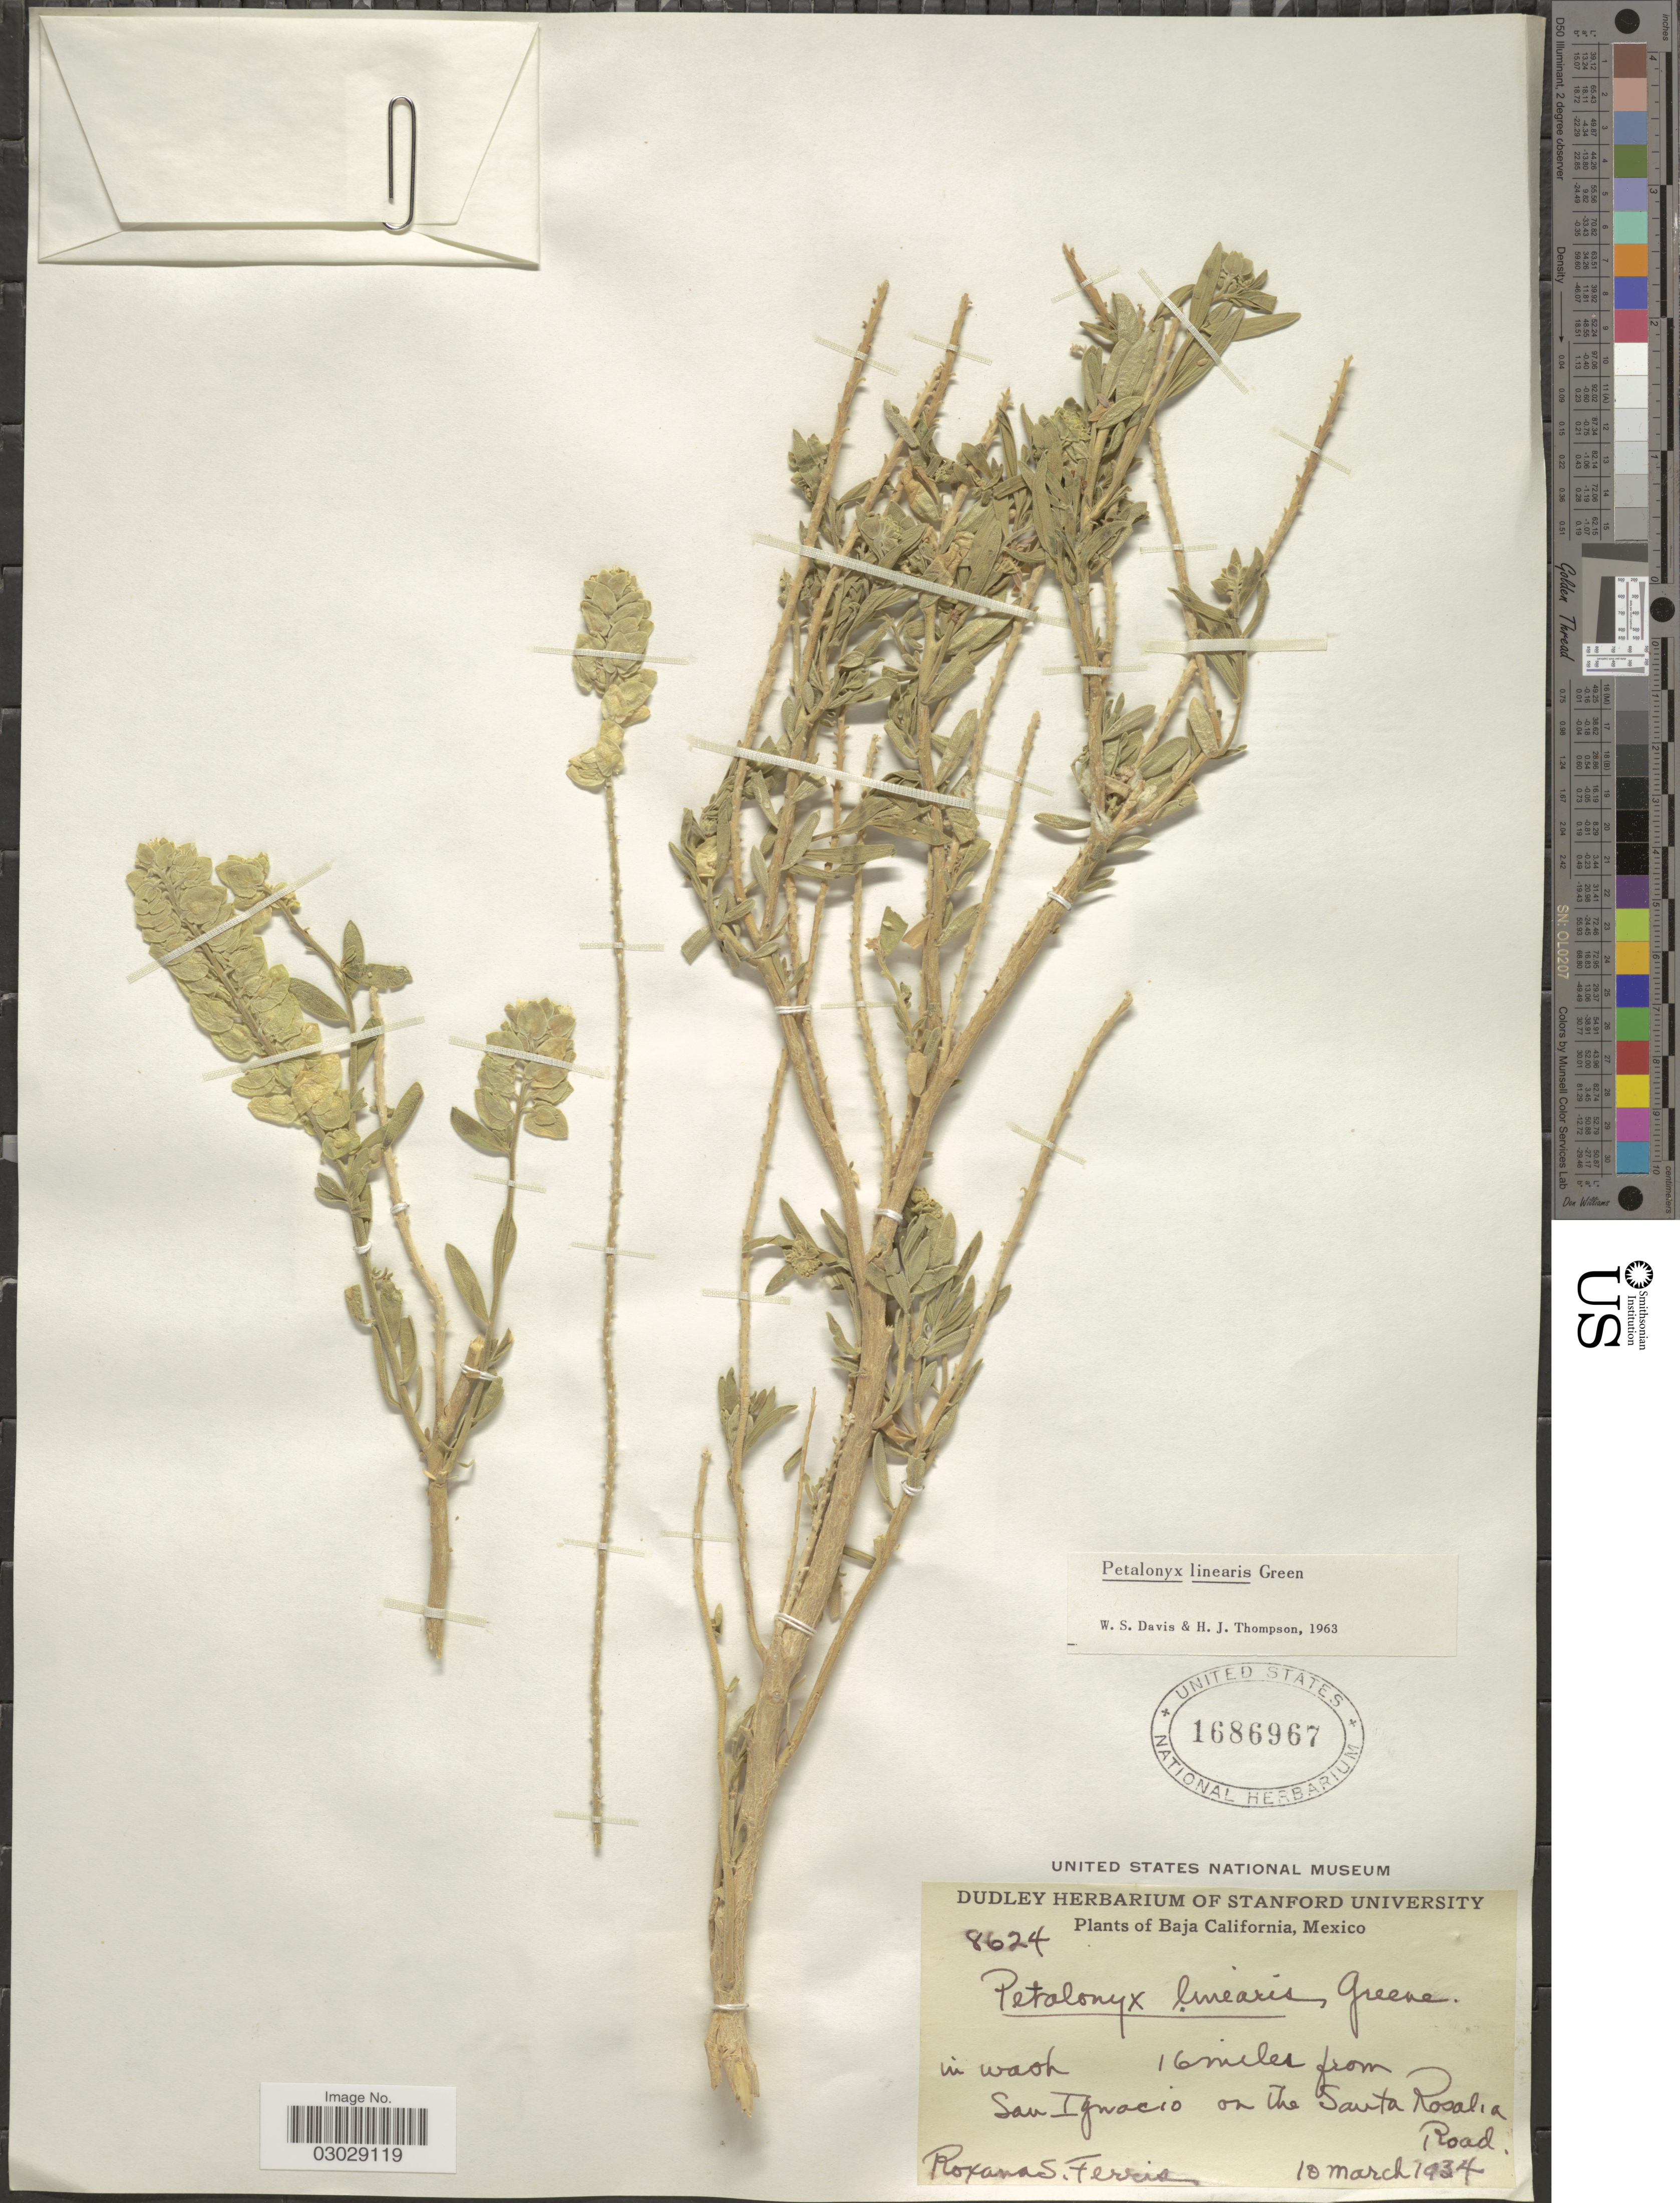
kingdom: Plantae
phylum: Tracheophyta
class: Magnoliopsida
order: Cornales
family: Loasaceae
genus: Petalonyx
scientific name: Petalonyx linearis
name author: Green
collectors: R. S. Ferris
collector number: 8624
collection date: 1934-03-10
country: Mexico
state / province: Baja California Norte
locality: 16 miles from San Ignacio on the Santa Rosalia Road.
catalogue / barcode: US 1686967